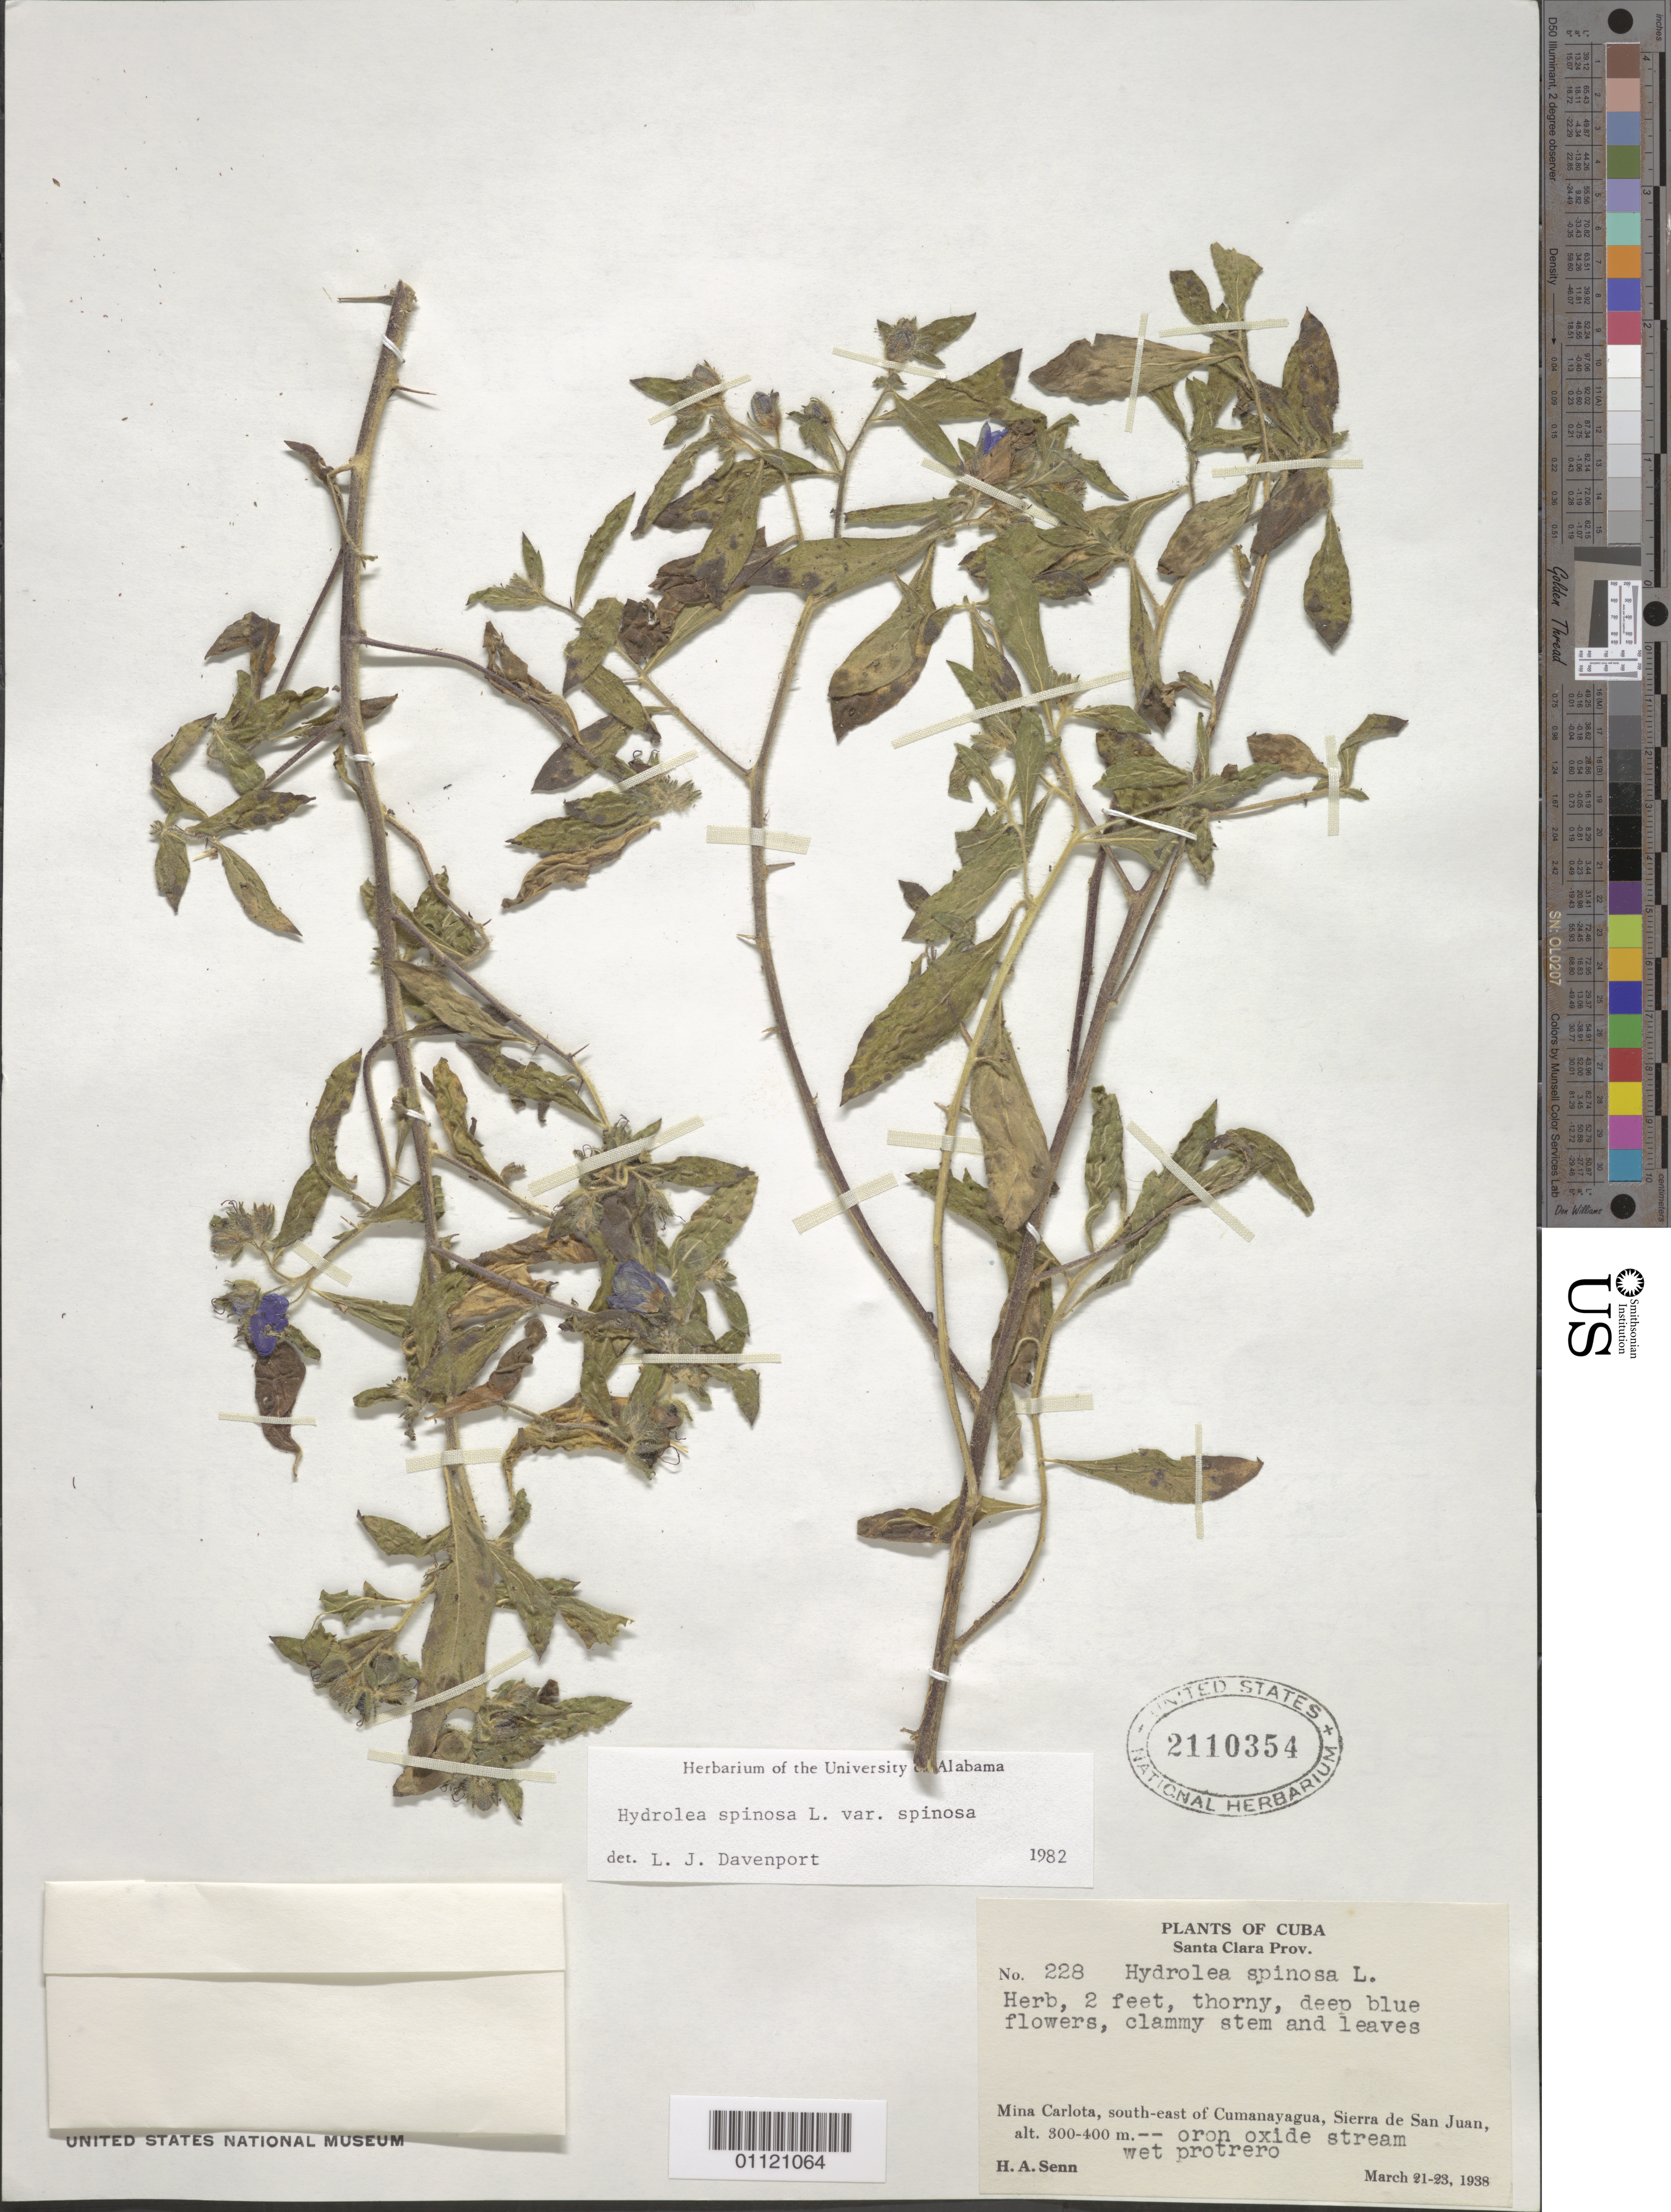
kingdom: Plantae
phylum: Tracheophyta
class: Magnoliopsida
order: Solanales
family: Hydroleaceae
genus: Hydrolea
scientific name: Hydrolea spinosa var. spinosa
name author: L.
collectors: H. A. Senn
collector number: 228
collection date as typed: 21 Mar 1938 to 23 Mar 1938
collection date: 1938-03-21/1938-03-23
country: Cuba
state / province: Cienfuegos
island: Cuba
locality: Mina Carlota, SE of Cumanayagua, Sierra de San Juan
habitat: oron oxide stream | wet protrero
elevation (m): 300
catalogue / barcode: US 2110354